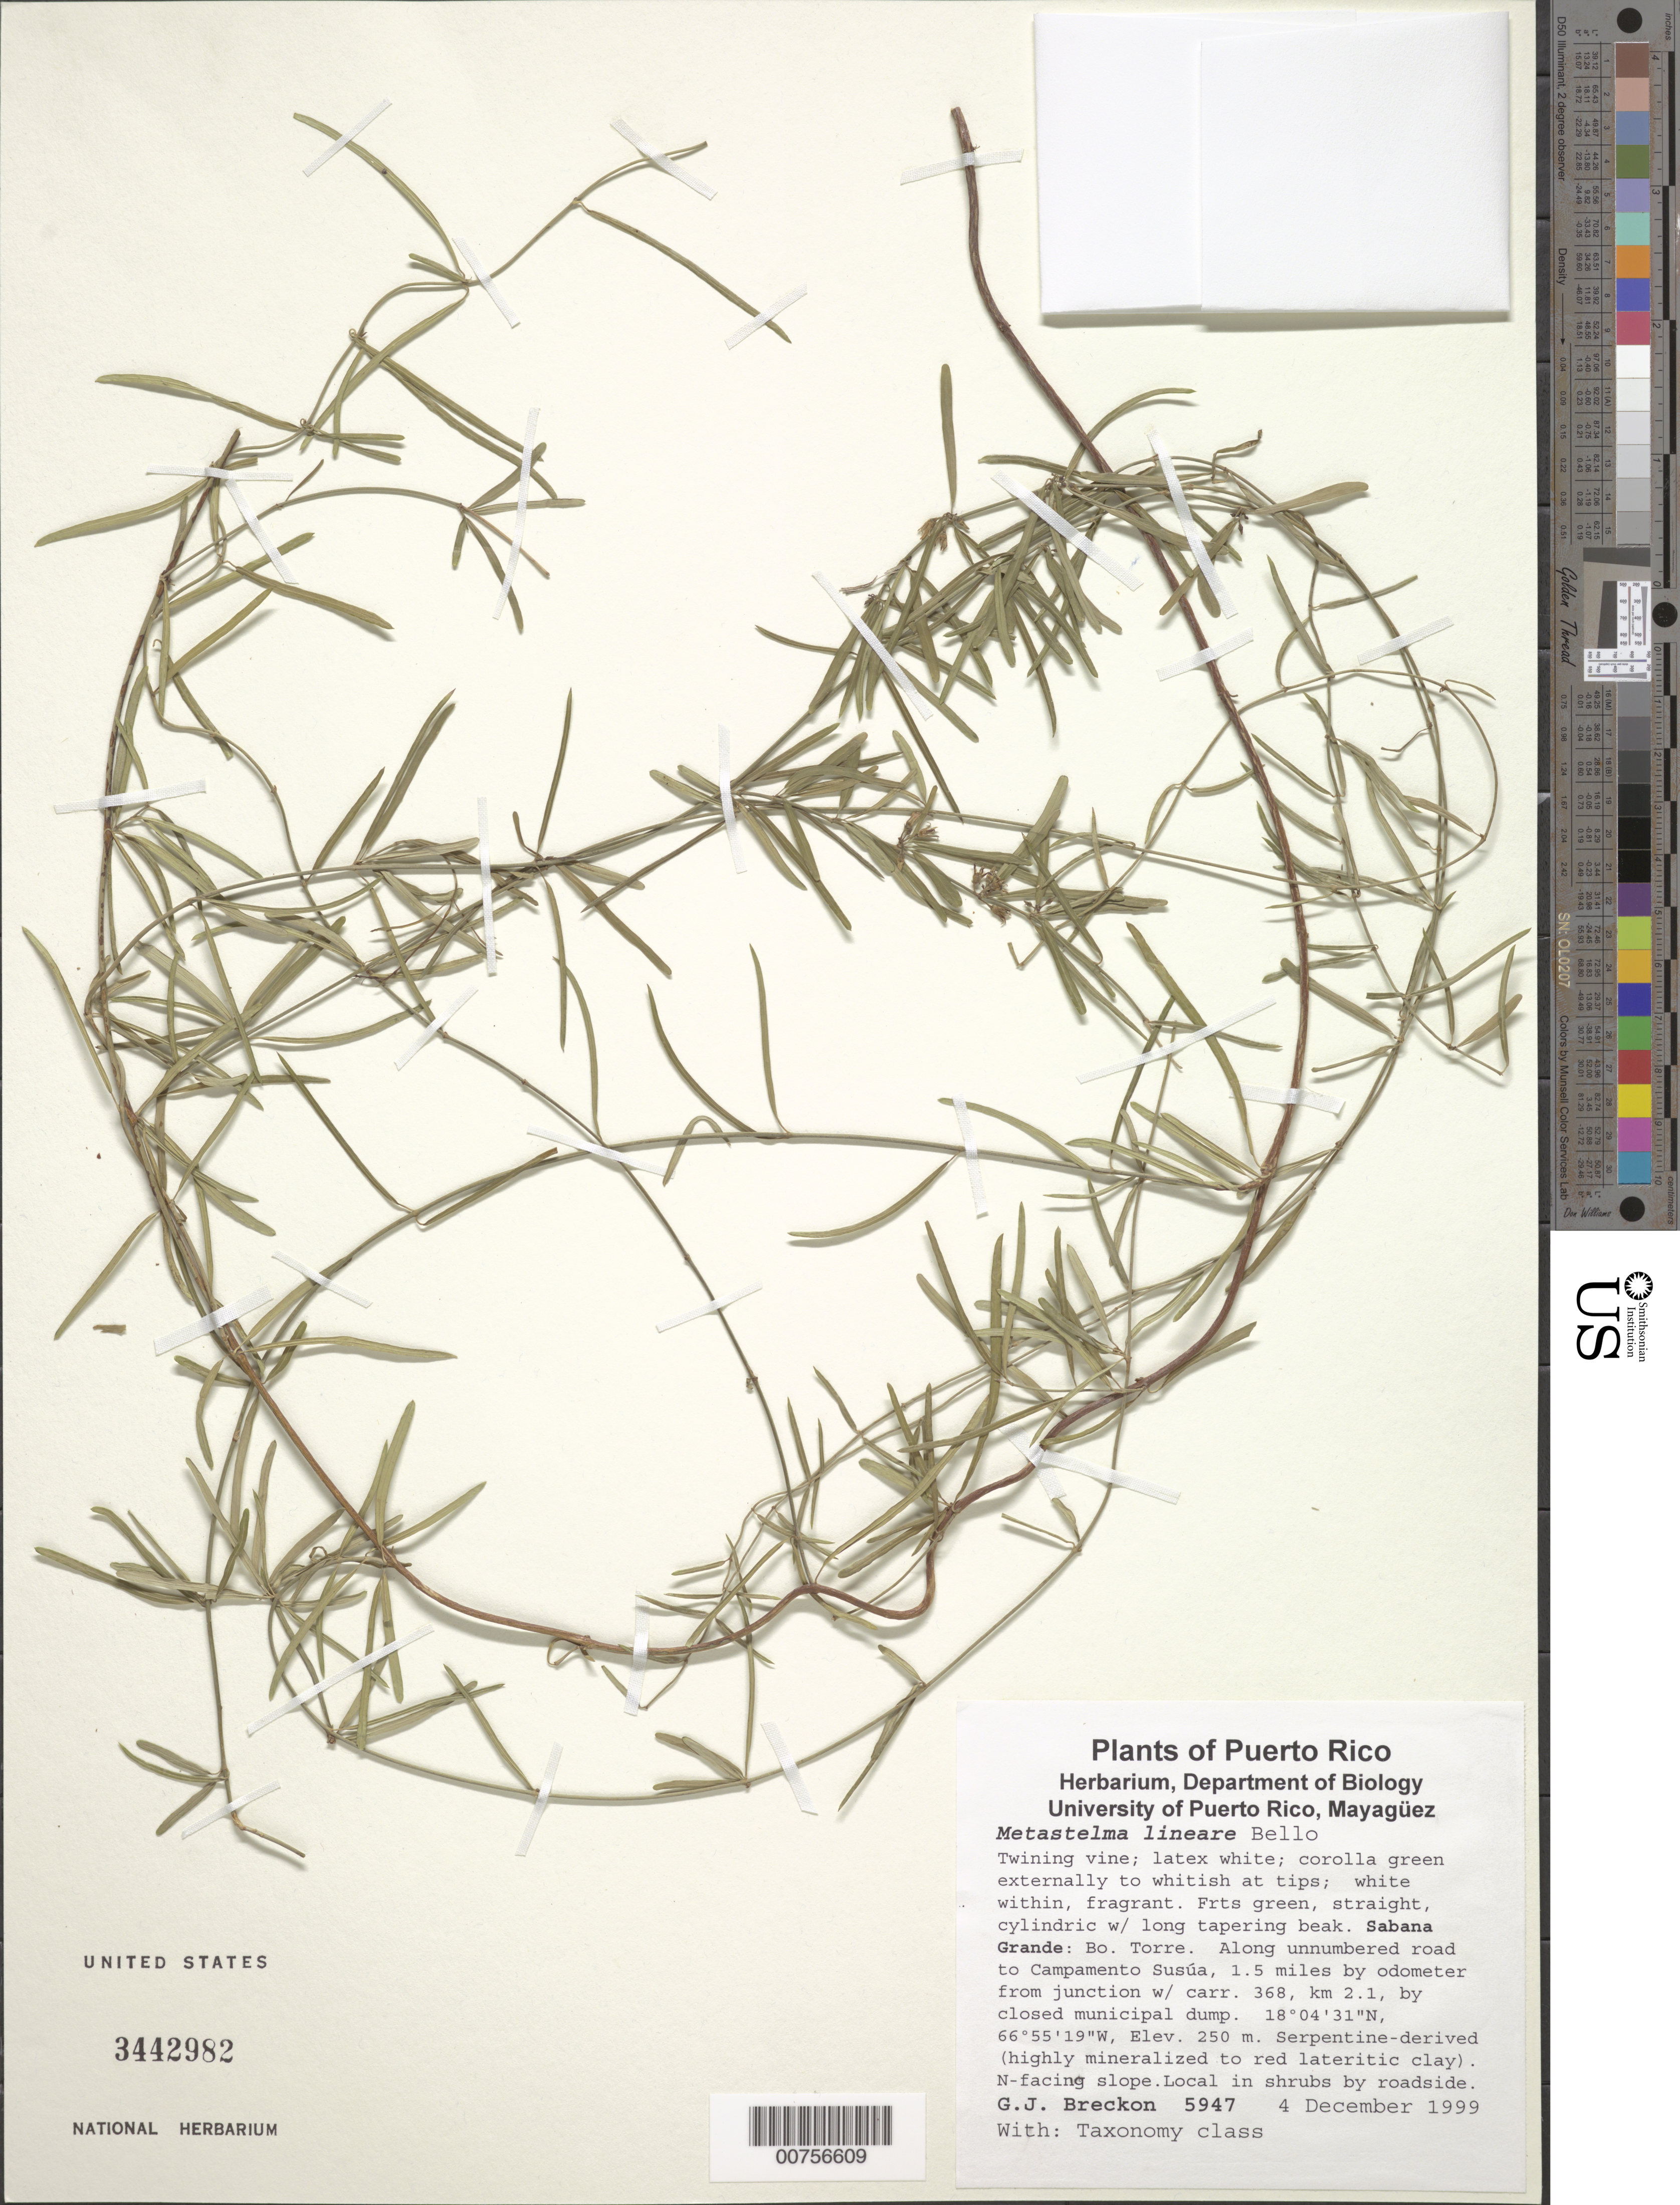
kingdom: Plantae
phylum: Tracheophyta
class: Magnoliopsida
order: Gentianales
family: Apocynaceae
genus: Metastelma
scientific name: Metastelma lineare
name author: Bello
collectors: G. J. Breckon & Taxonomy class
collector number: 5947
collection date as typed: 04 Dec 1999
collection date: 1999-12-04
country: Puerto Rico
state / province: Sabana Grande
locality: Sabana Grande: Bo. Torre. Along unnumbered road to Campamento Susúa, 1.5 miles by odometer from junction with carr. 368, km 2.1, by closed municipal dump.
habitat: Serpentine-derived N-facing slope. Local in shrubs by roadside.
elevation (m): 250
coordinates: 18.07527778, -66.92194444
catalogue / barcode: US 3442982